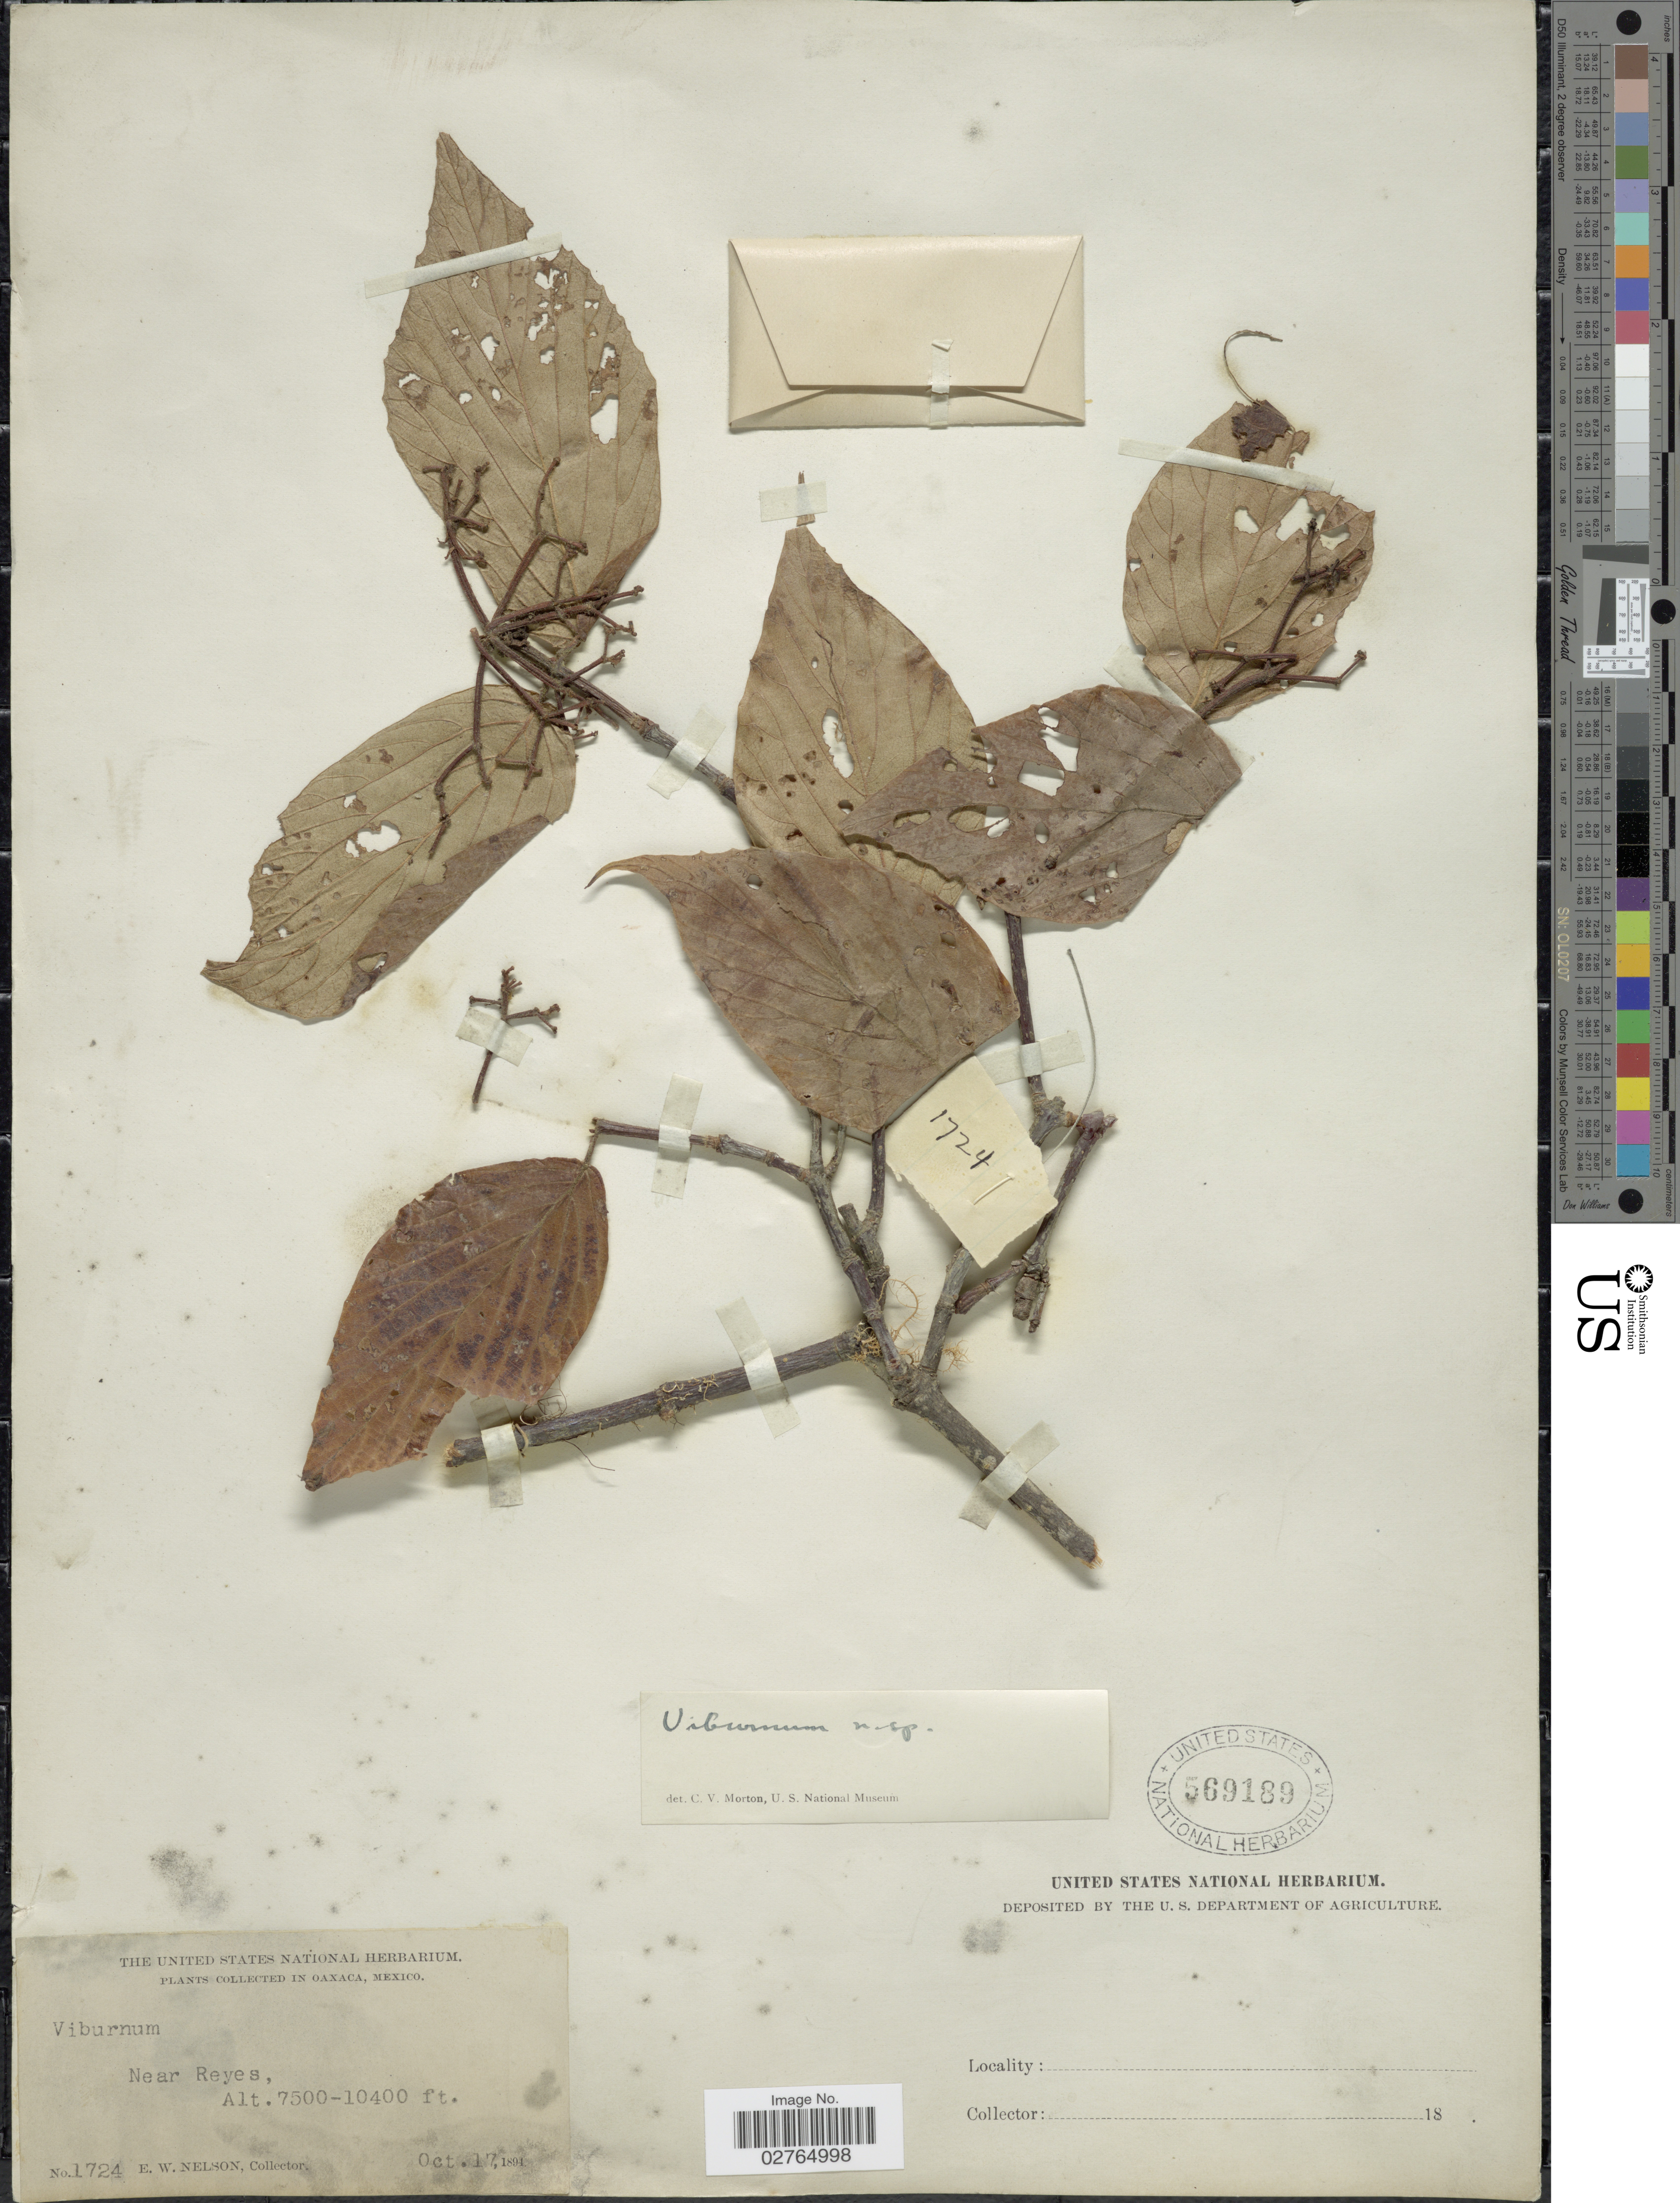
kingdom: Plantae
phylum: Tracheophyta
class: Magnoliopsida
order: Dipsacales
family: Viburnaceae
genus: Viburnum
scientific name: Viburnum sp.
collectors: E. W. Nelson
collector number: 1724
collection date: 1894-10-17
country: Mexico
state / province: Oaxaca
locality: Near Reyes.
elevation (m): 2286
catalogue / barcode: US 569189